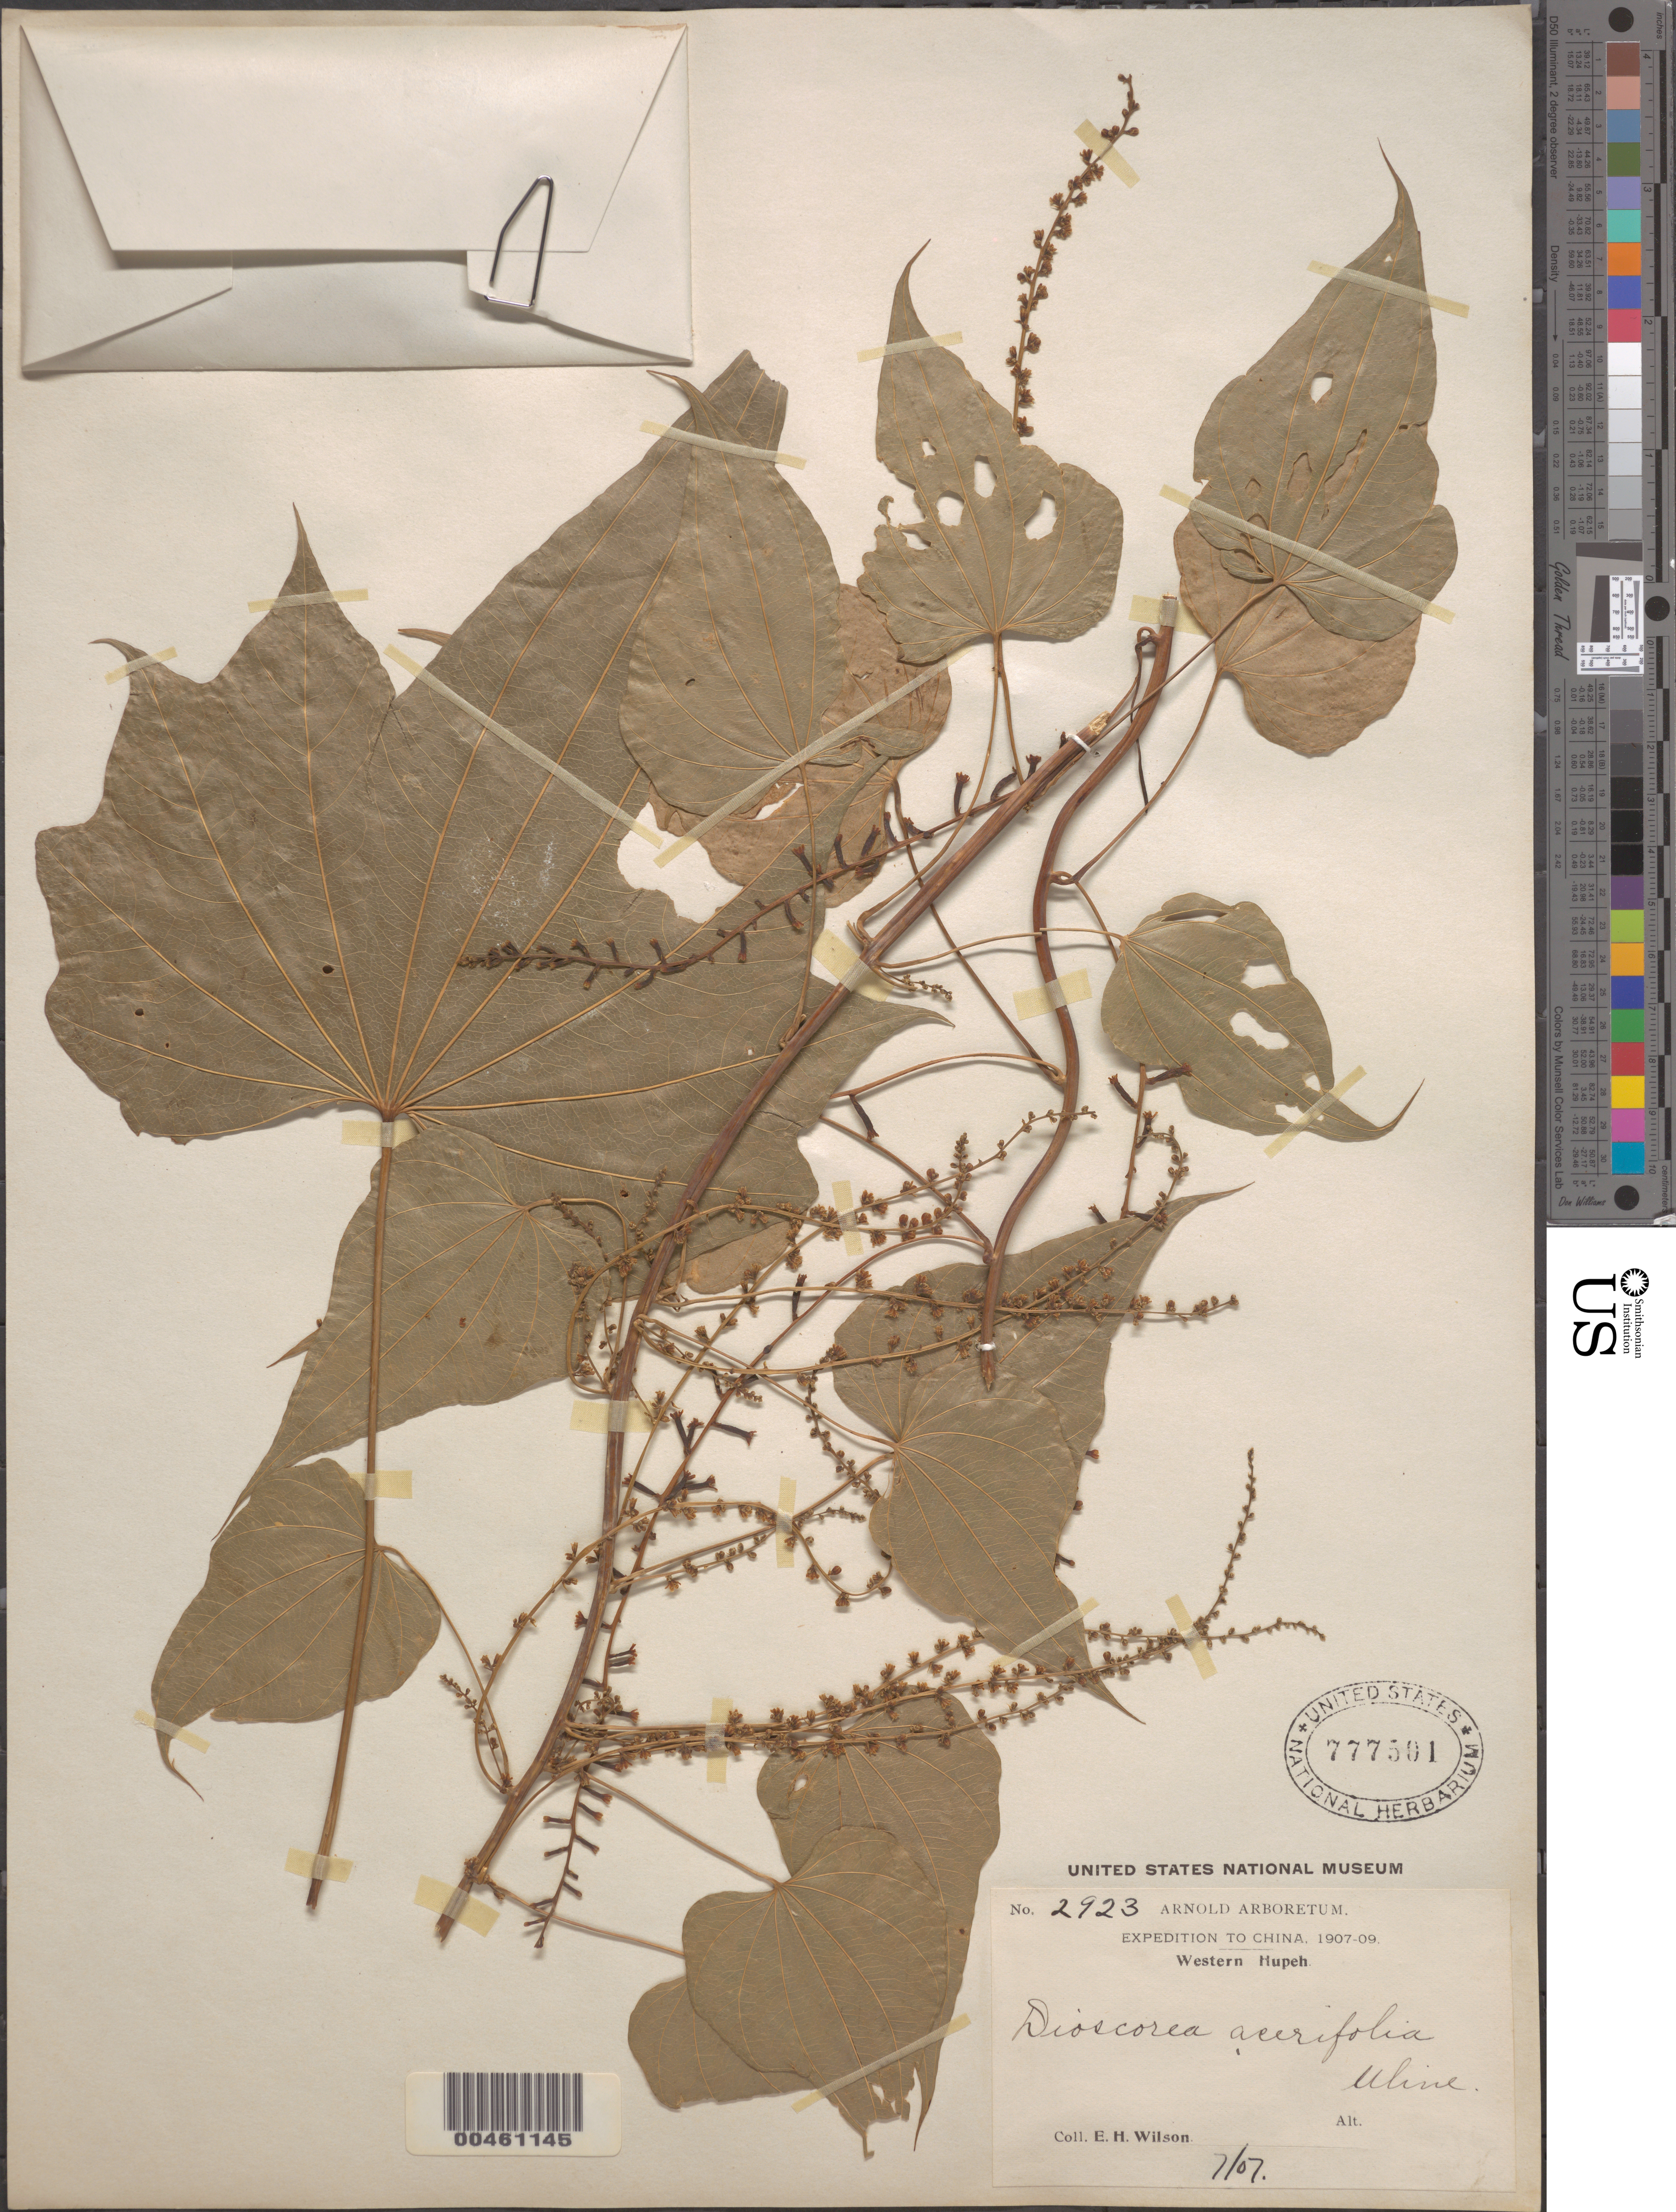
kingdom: Plantae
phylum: Tracheophyta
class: Liliopsida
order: Dioscoreales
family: Dioscoreaceae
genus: Dioscorea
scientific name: Dioscorea nipponica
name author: Makino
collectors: E. H. Wilson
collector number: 2923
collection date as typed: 1907 to -- --- 1909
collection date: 1907/1909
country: China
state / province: Hubei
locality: Western Hupeh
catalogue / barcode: US 777501